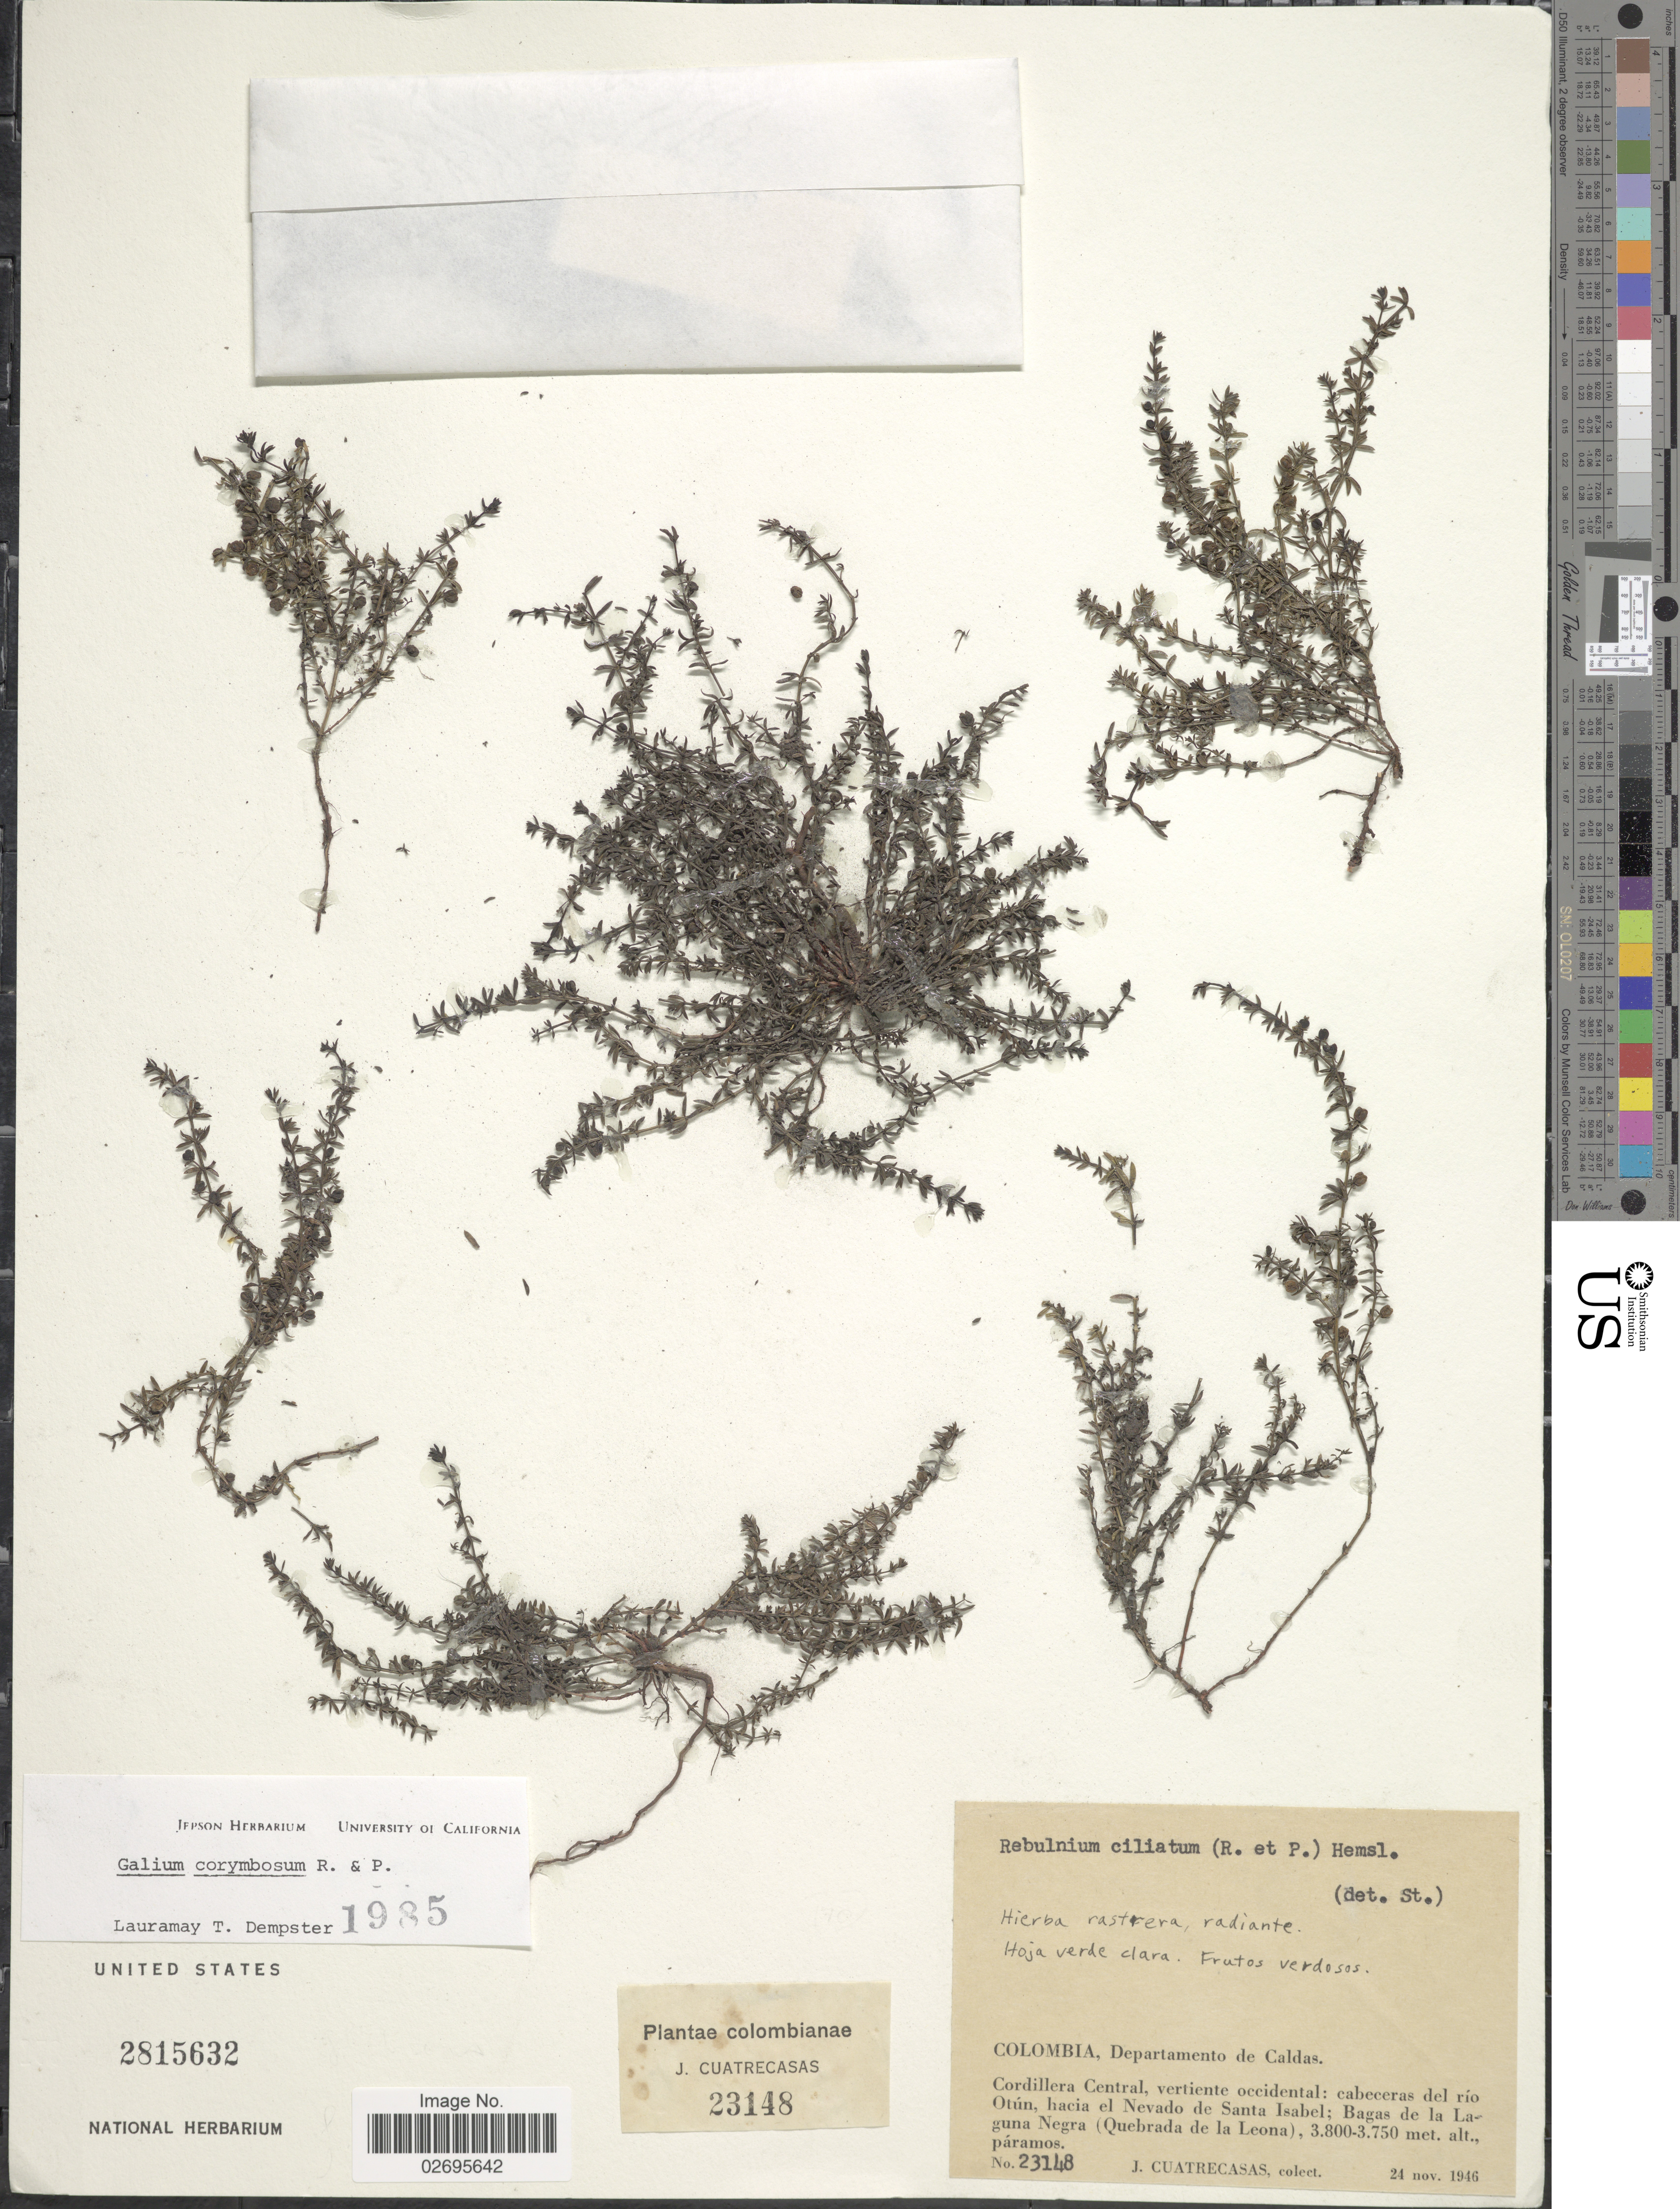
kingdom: Plantae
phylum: Tracheophyta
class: Magnoliopsida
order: Gentianales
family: Rubiaceae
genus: Galium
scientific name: Galium corymbosum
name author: Ruiz & Pav.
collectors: J. Cuatrecasas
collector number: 23148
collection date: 1946-11-24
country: Colombia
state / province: Caldas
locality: Colombia, Departamento de Caldas, Cordillera Central, vertiente occidental: cabeceras del rio Otun, hacia el Nevado de Santa Isabel; Bagas de la laguna Negra (Quebrada de la Leona)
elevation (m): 3750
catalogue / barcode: US 2815632